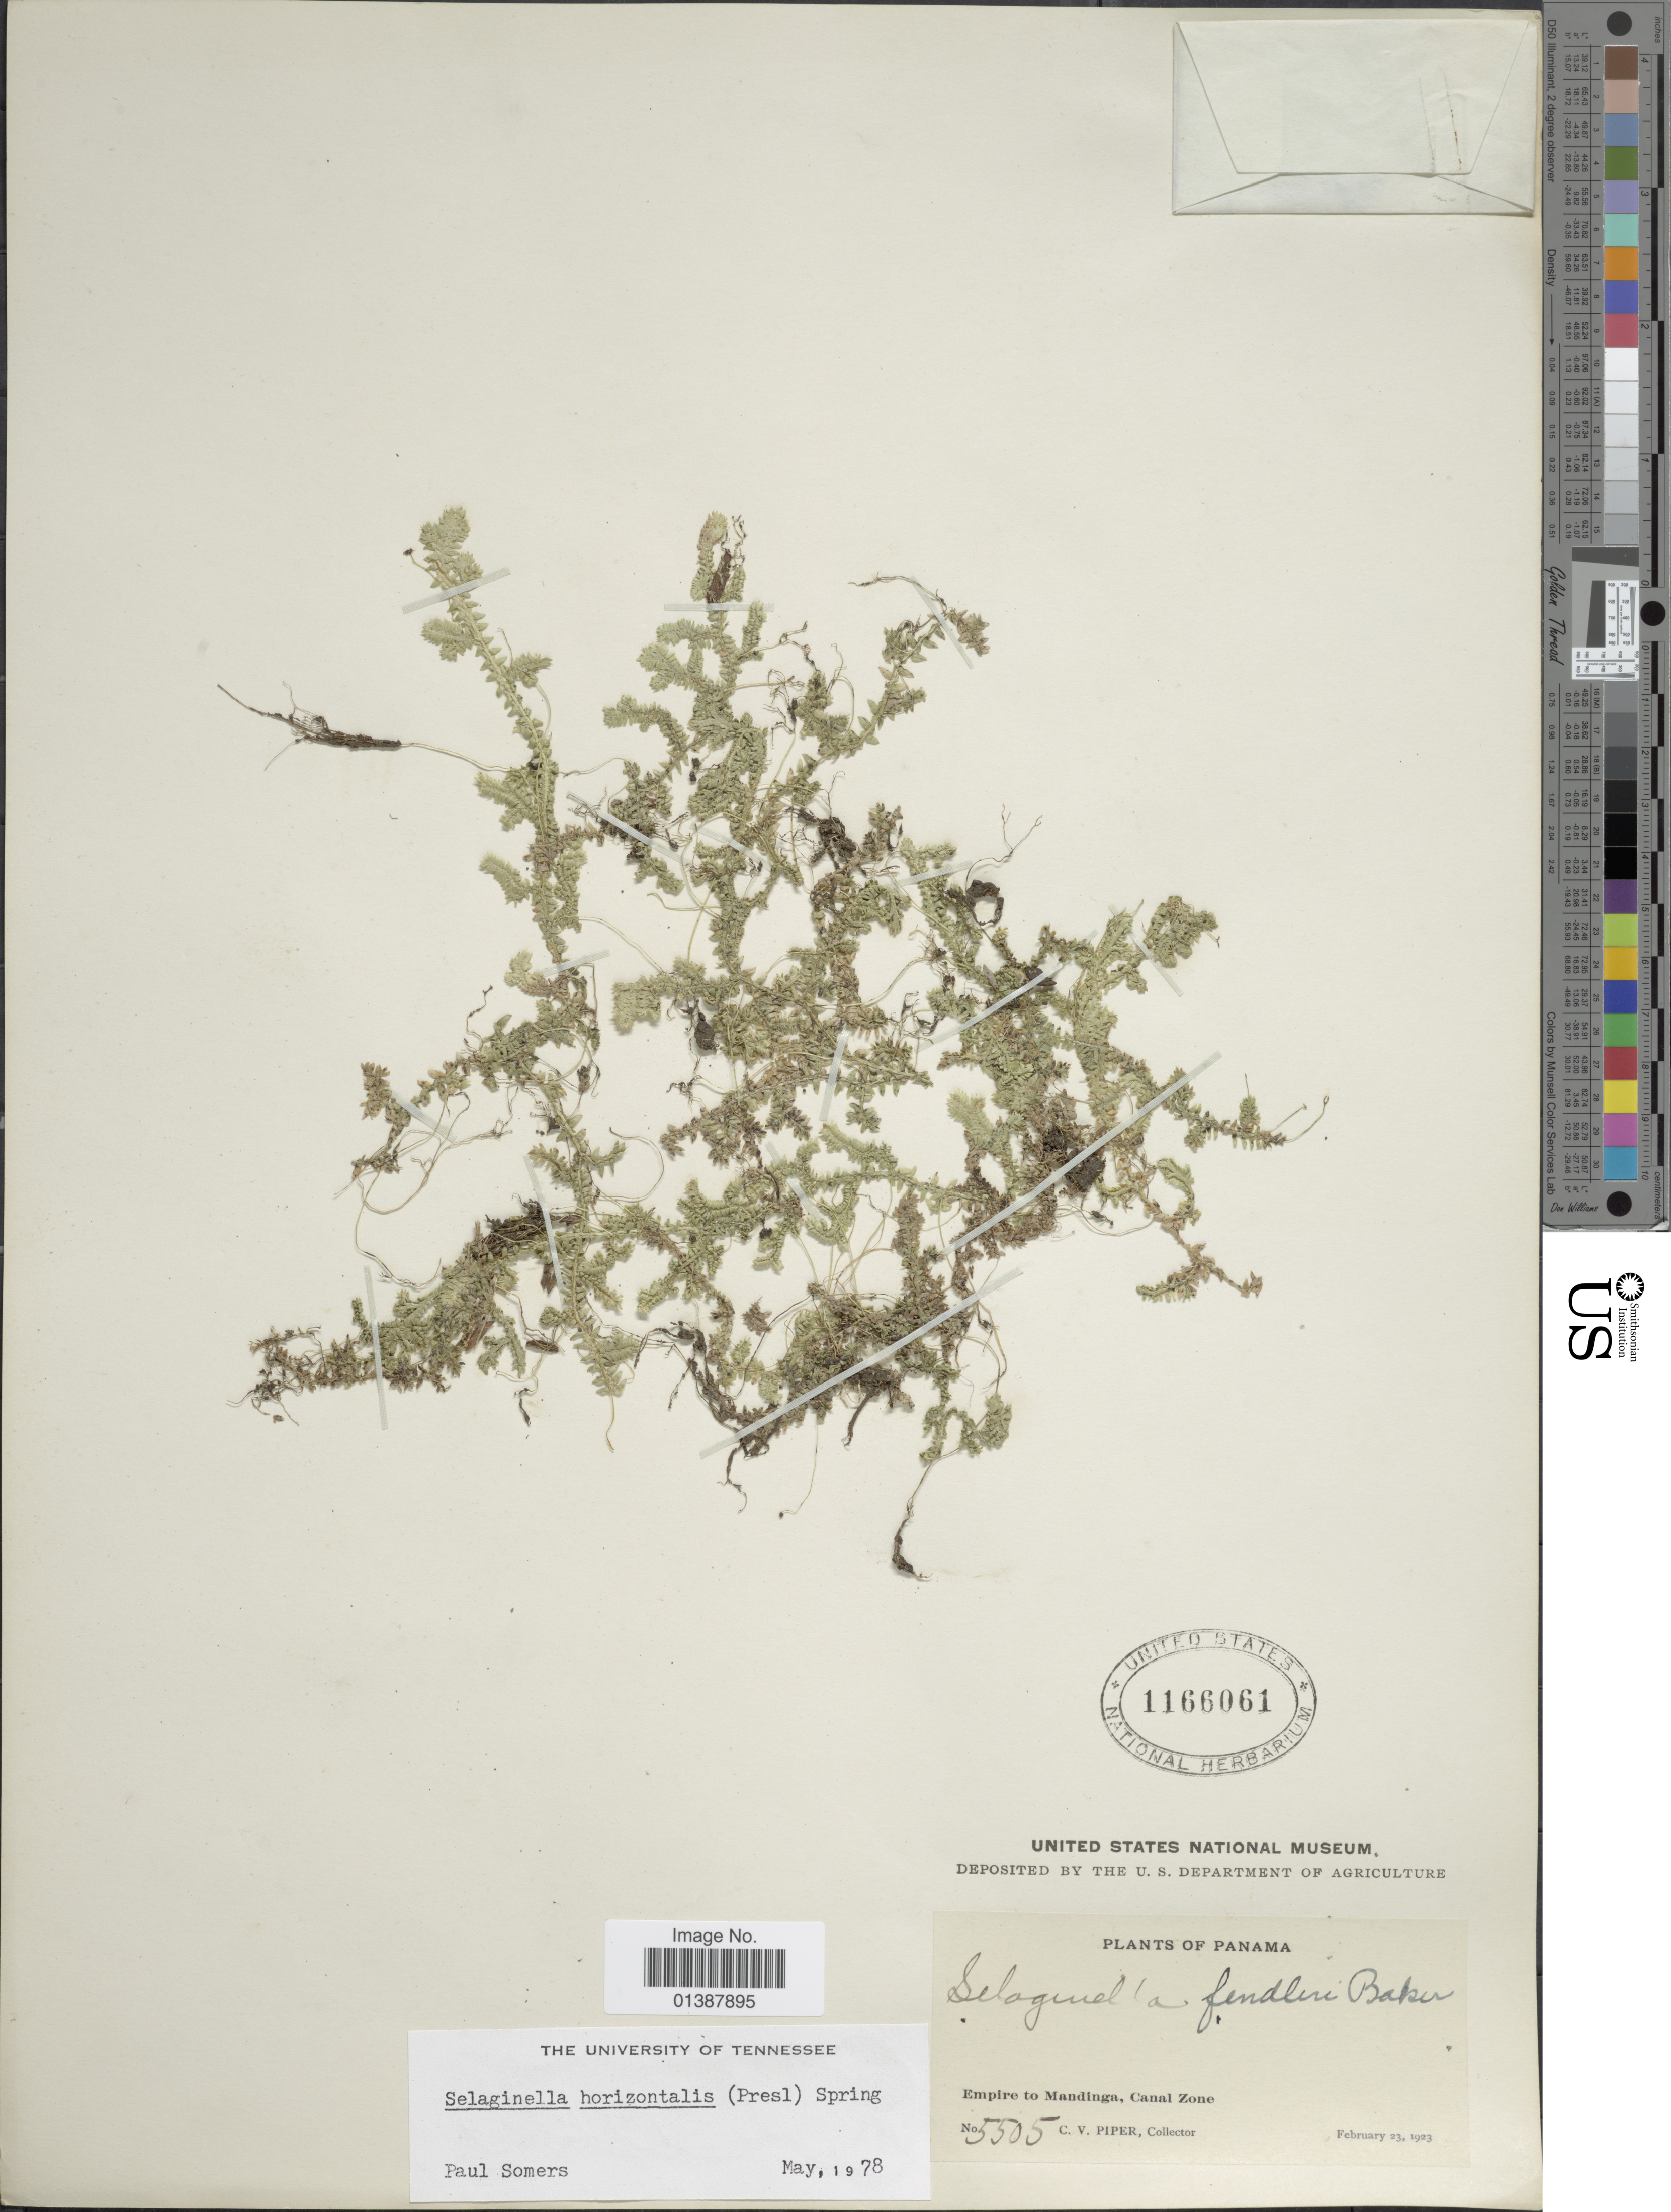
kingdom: Plantae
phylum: Tracheophyta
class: Lycopodiopsida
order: Selaginellales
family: Selaginellaceae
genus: Selaginella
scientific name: Selaginella horizontalis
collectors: C. V. Piper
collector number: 5505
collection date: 1923-02-23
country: Panama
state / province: Colón / Panamá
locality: Empire to mandinga, Canal Zone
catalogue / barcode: US 1166061